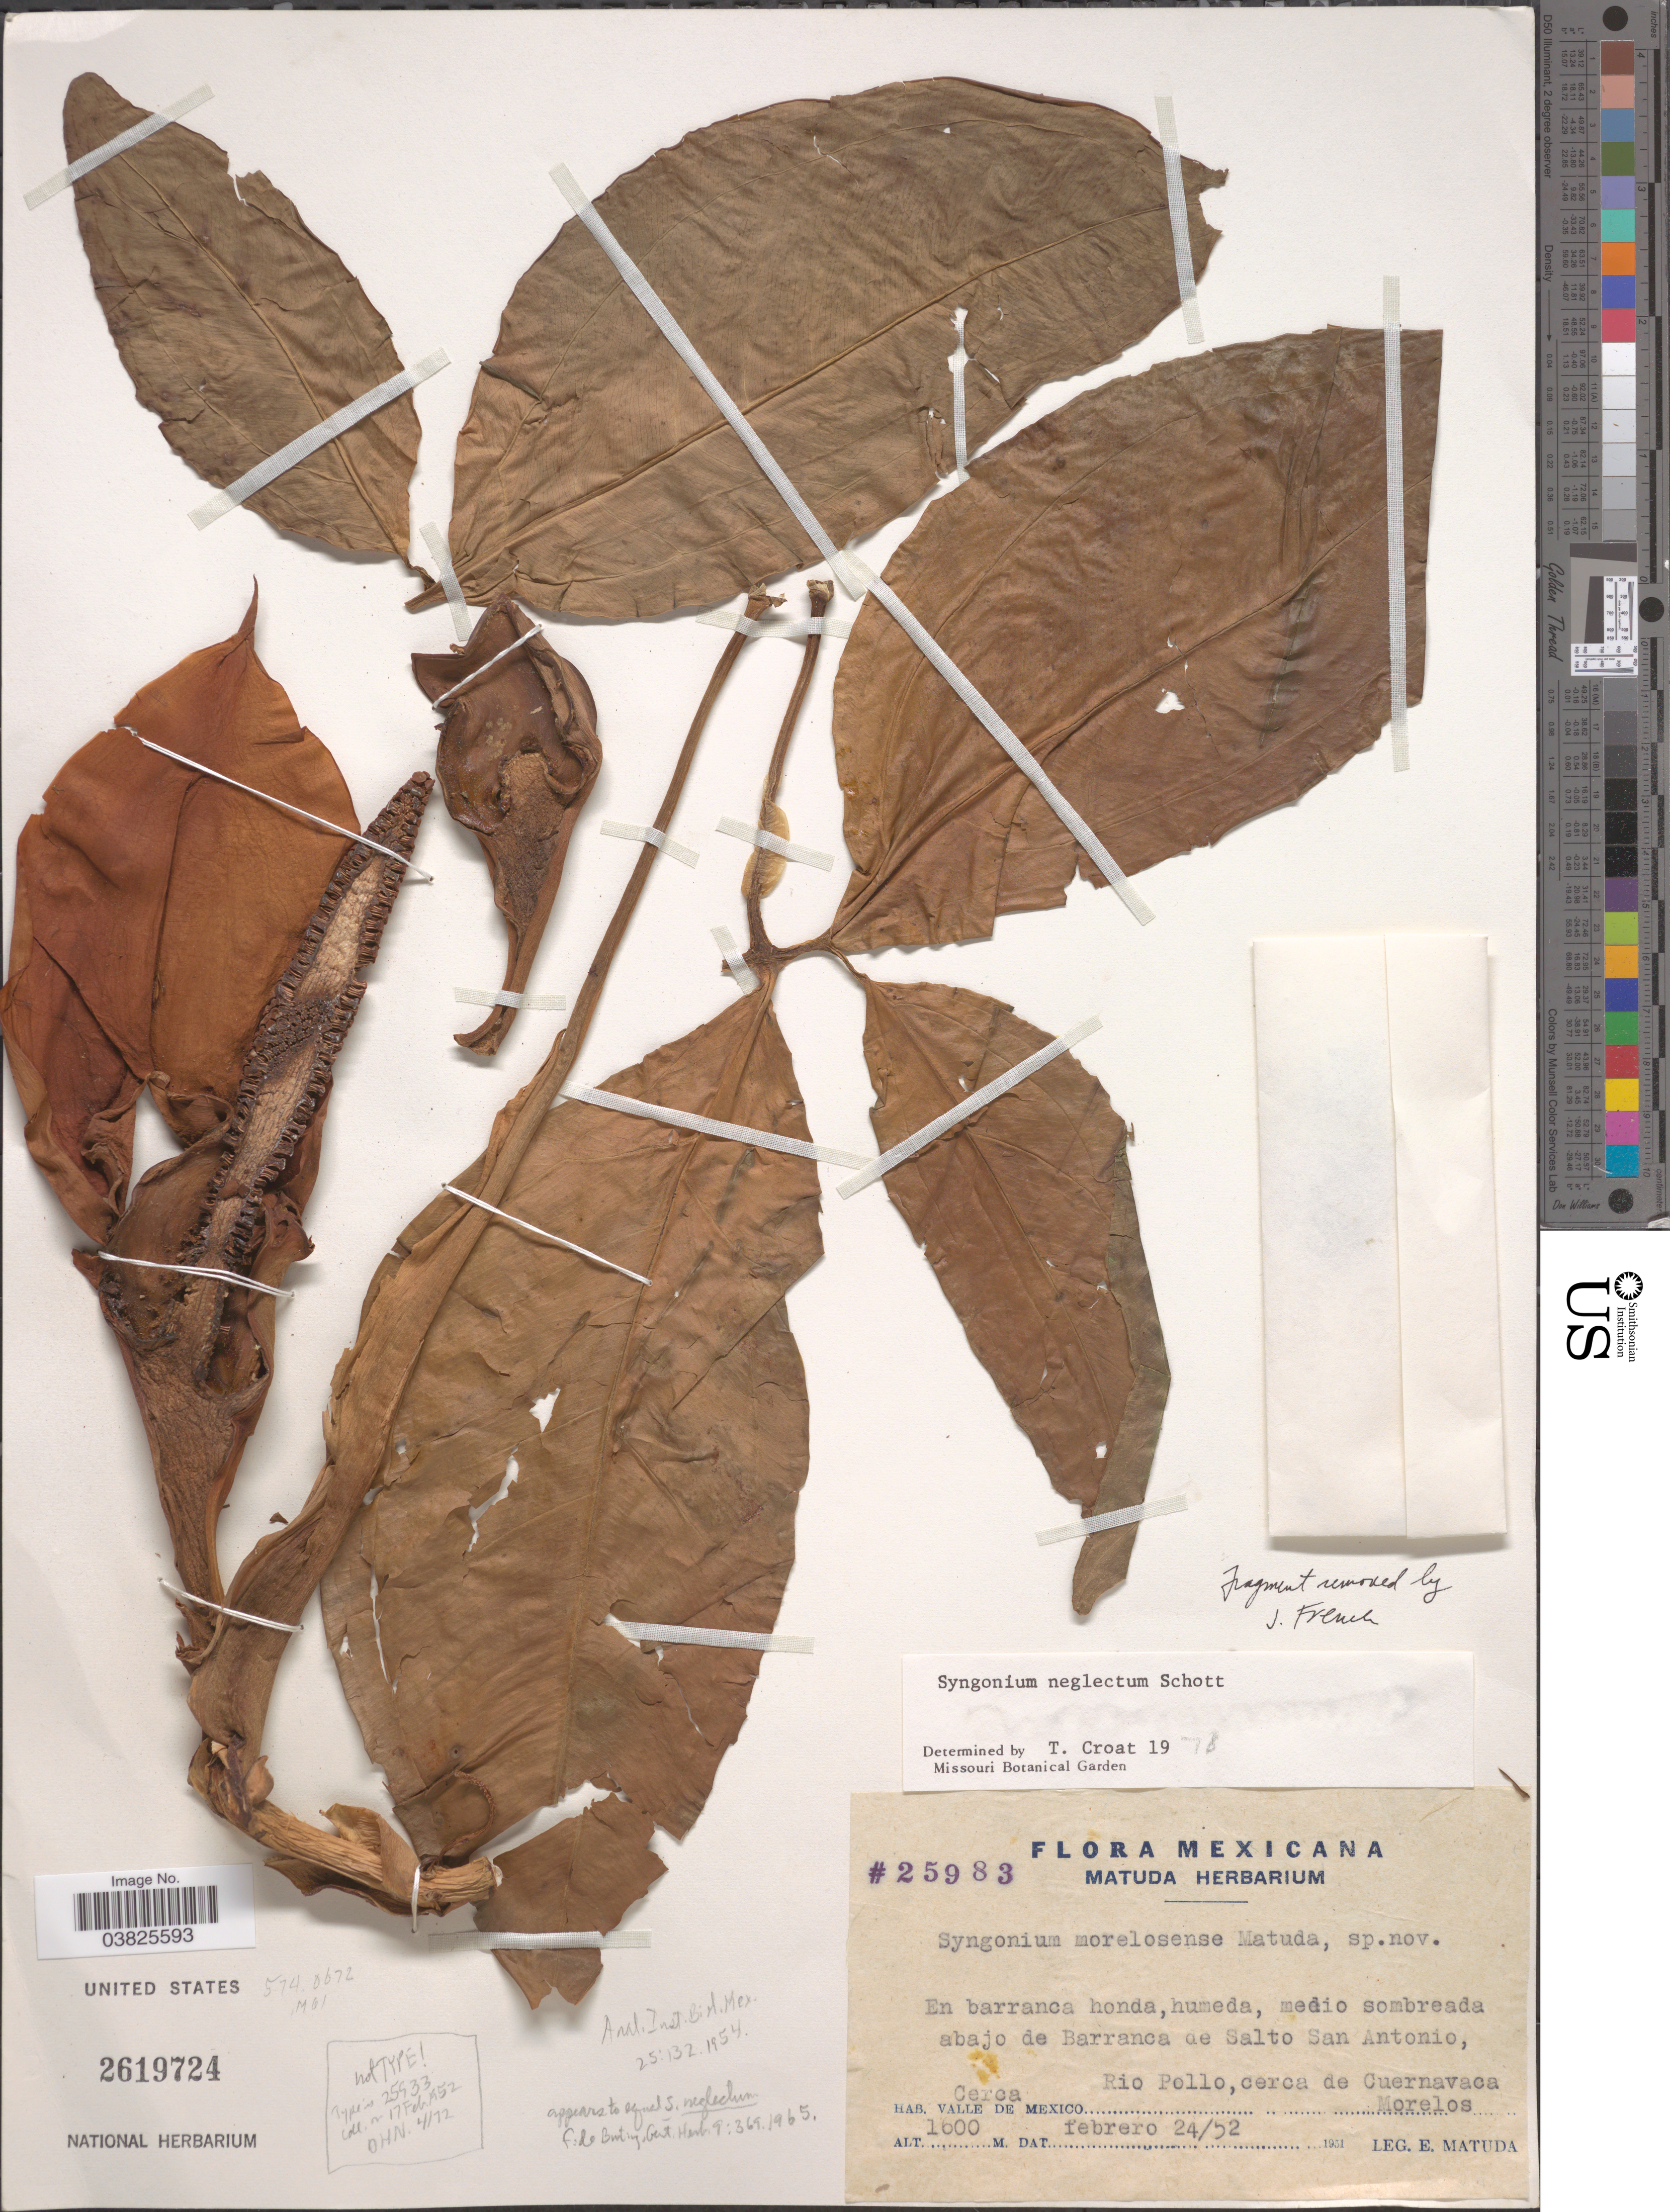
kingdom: Plantae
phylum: Tracheophyta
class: Liliopsida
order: Alismatales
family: Araceae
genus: Syngonium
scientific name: Syngonium neglectum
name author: Schott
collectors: E. Matuda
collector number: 25983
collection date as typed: Transcribed d/m/y: 24/2/52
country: Mexico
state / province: Morelos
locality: En barranca honda, humeda, medio sombreada, abajo de Barranca de Salto San Antonio, Rio Pollo, cerca de Cuernavaca. Cerca Valle de Mexico.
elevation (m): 1600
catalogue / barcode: US 2619724